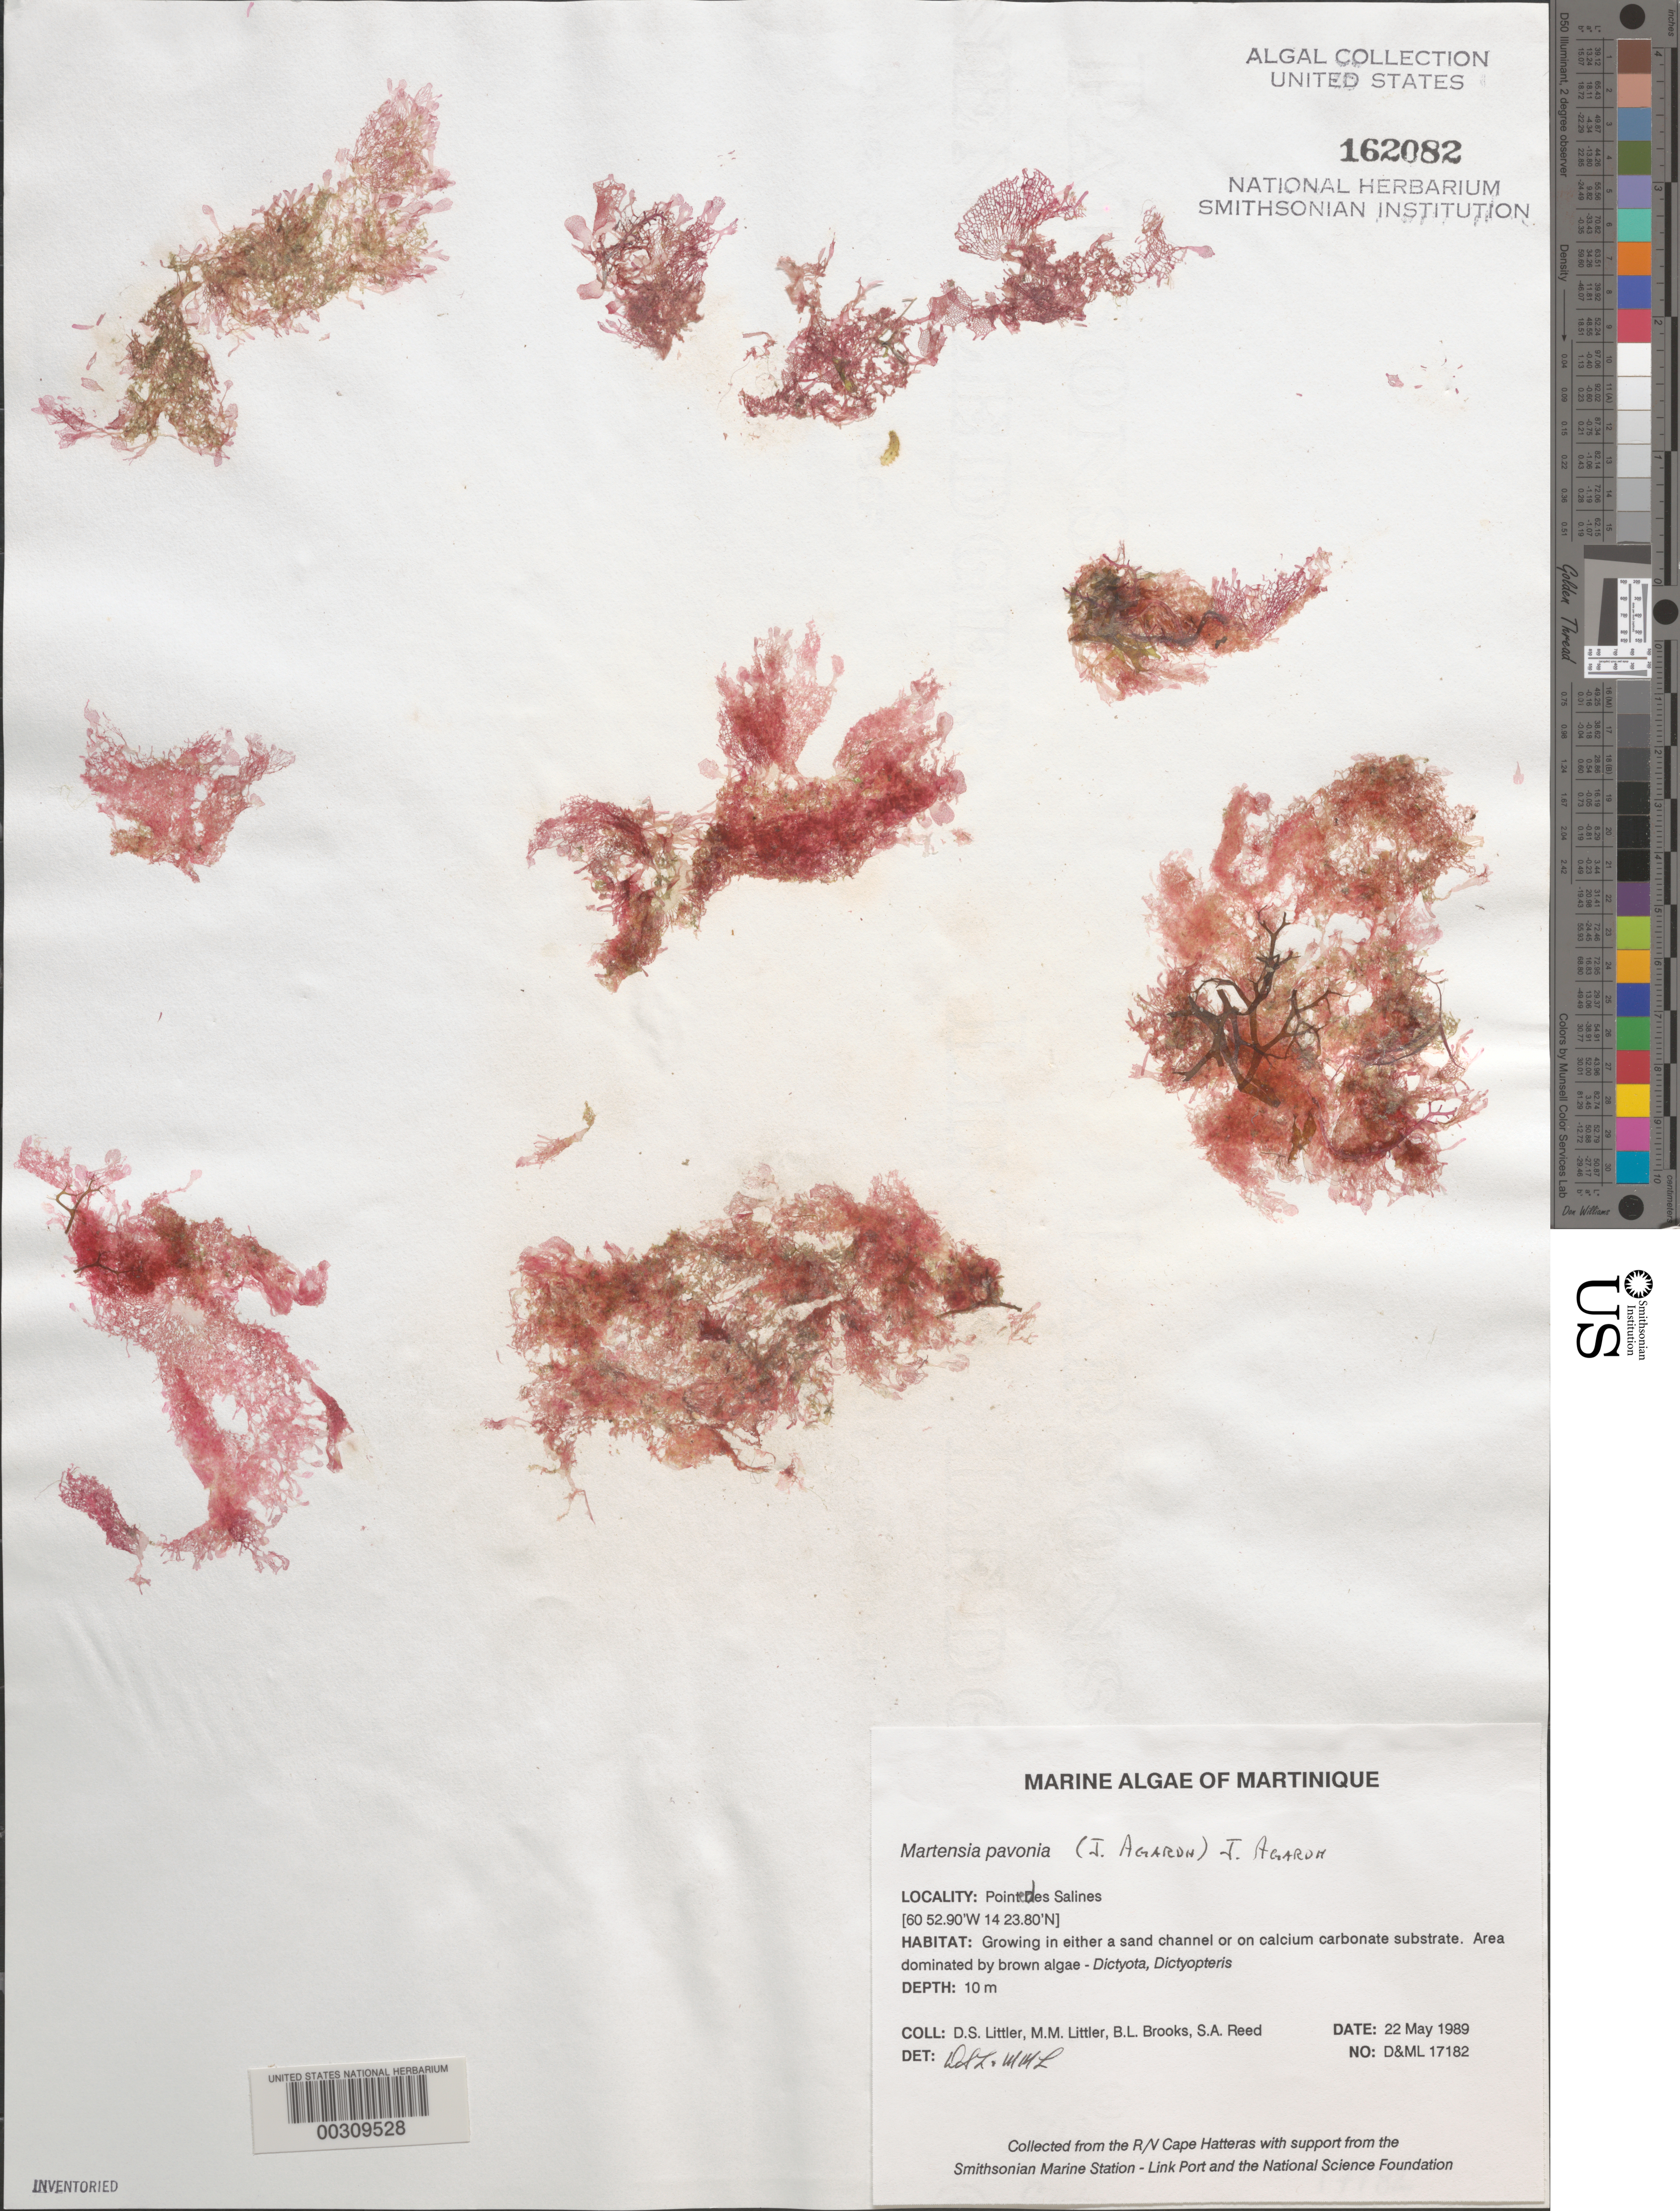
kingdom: Plantae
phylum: Rhodophyta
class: Florideophyceae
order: Ceramiales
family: Delesseriaceae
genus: Martensia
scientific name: Martensia pavonia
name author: (J. Agardh) J. Agardh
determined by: Littler, D. S.; Littler, M. M.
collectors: D. S. Littler, M. M. Littler, B. Brooks & S. Reed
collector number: D&ML 17182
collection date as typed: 22 May 1989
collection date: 1989-05-22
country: Martinique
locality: Pointe des Salines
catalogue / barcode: US 162082